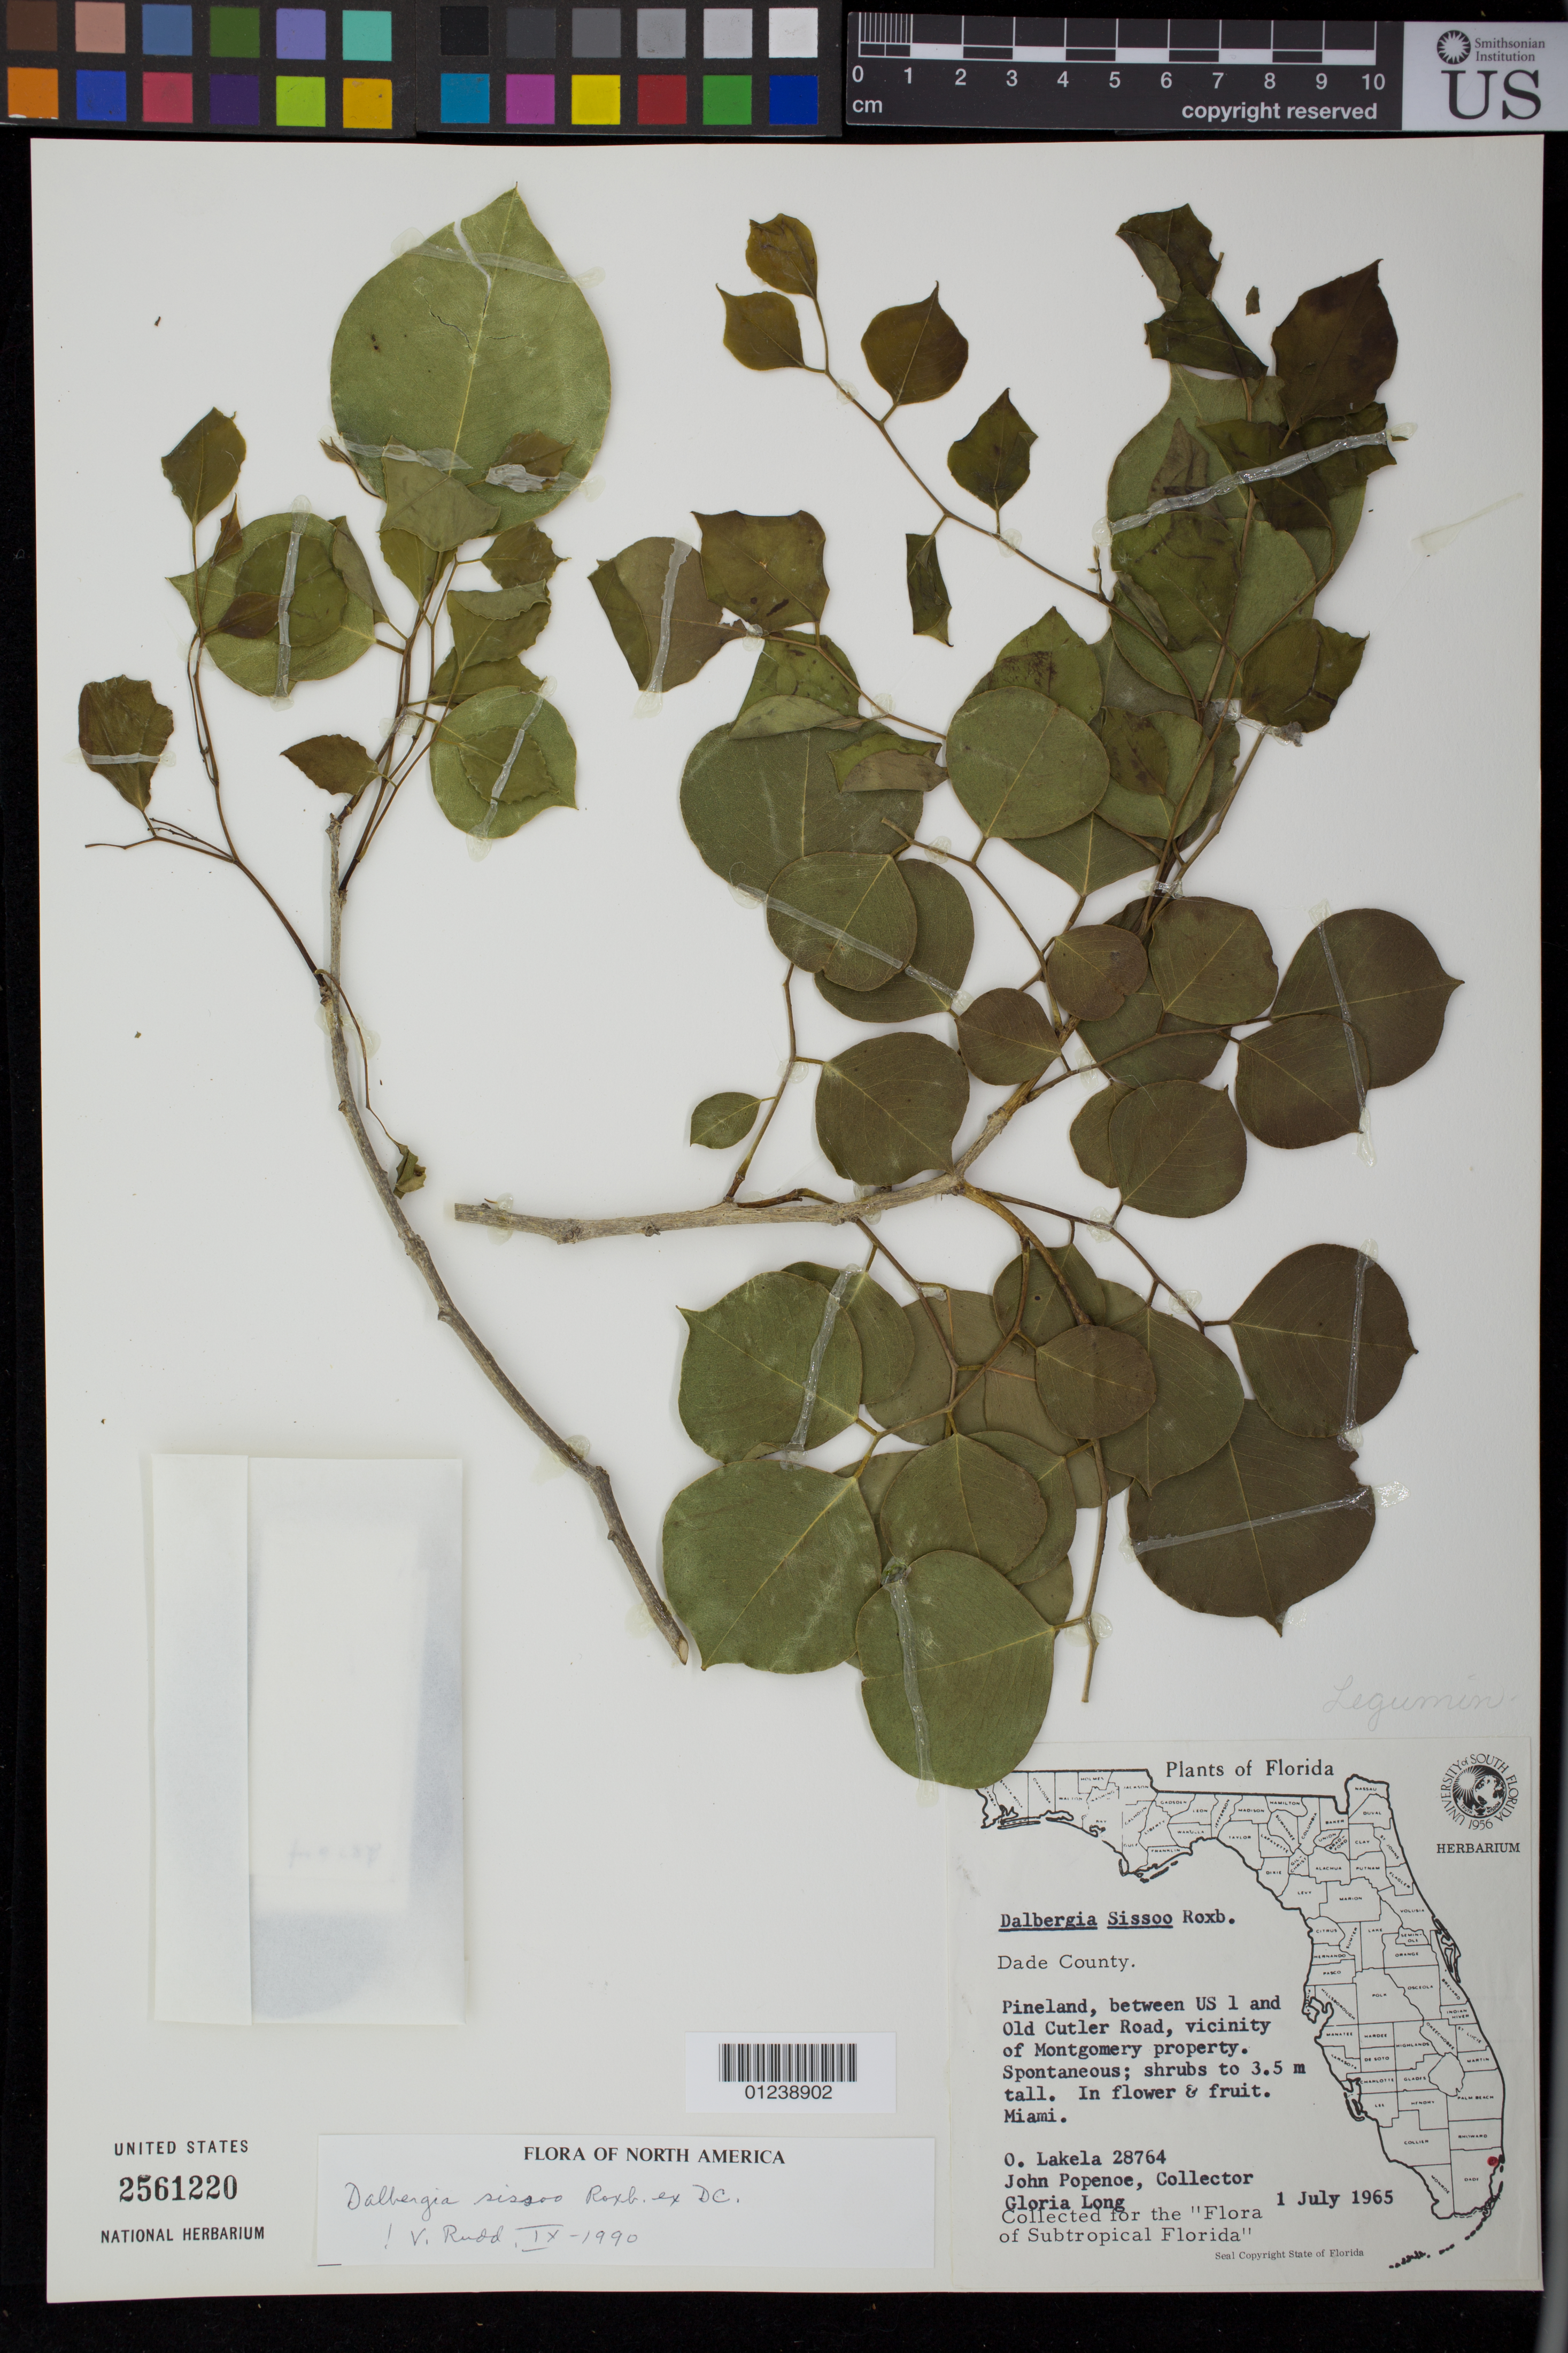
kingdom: Plantae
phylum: Tracheophyta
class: Magnoliopsida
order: Fabales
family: Fabaceae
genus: Dalbergia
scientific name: Dalbergia sissoo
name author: Roxb.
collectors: O. Lakela, J. Popenoe & G. Long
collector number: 28764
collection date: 1965-07-01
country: United States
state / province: Florida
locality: Pineland, between US 1 and Old Cutler Road, vicinity of Montgomery property.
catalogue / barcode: US 2561220